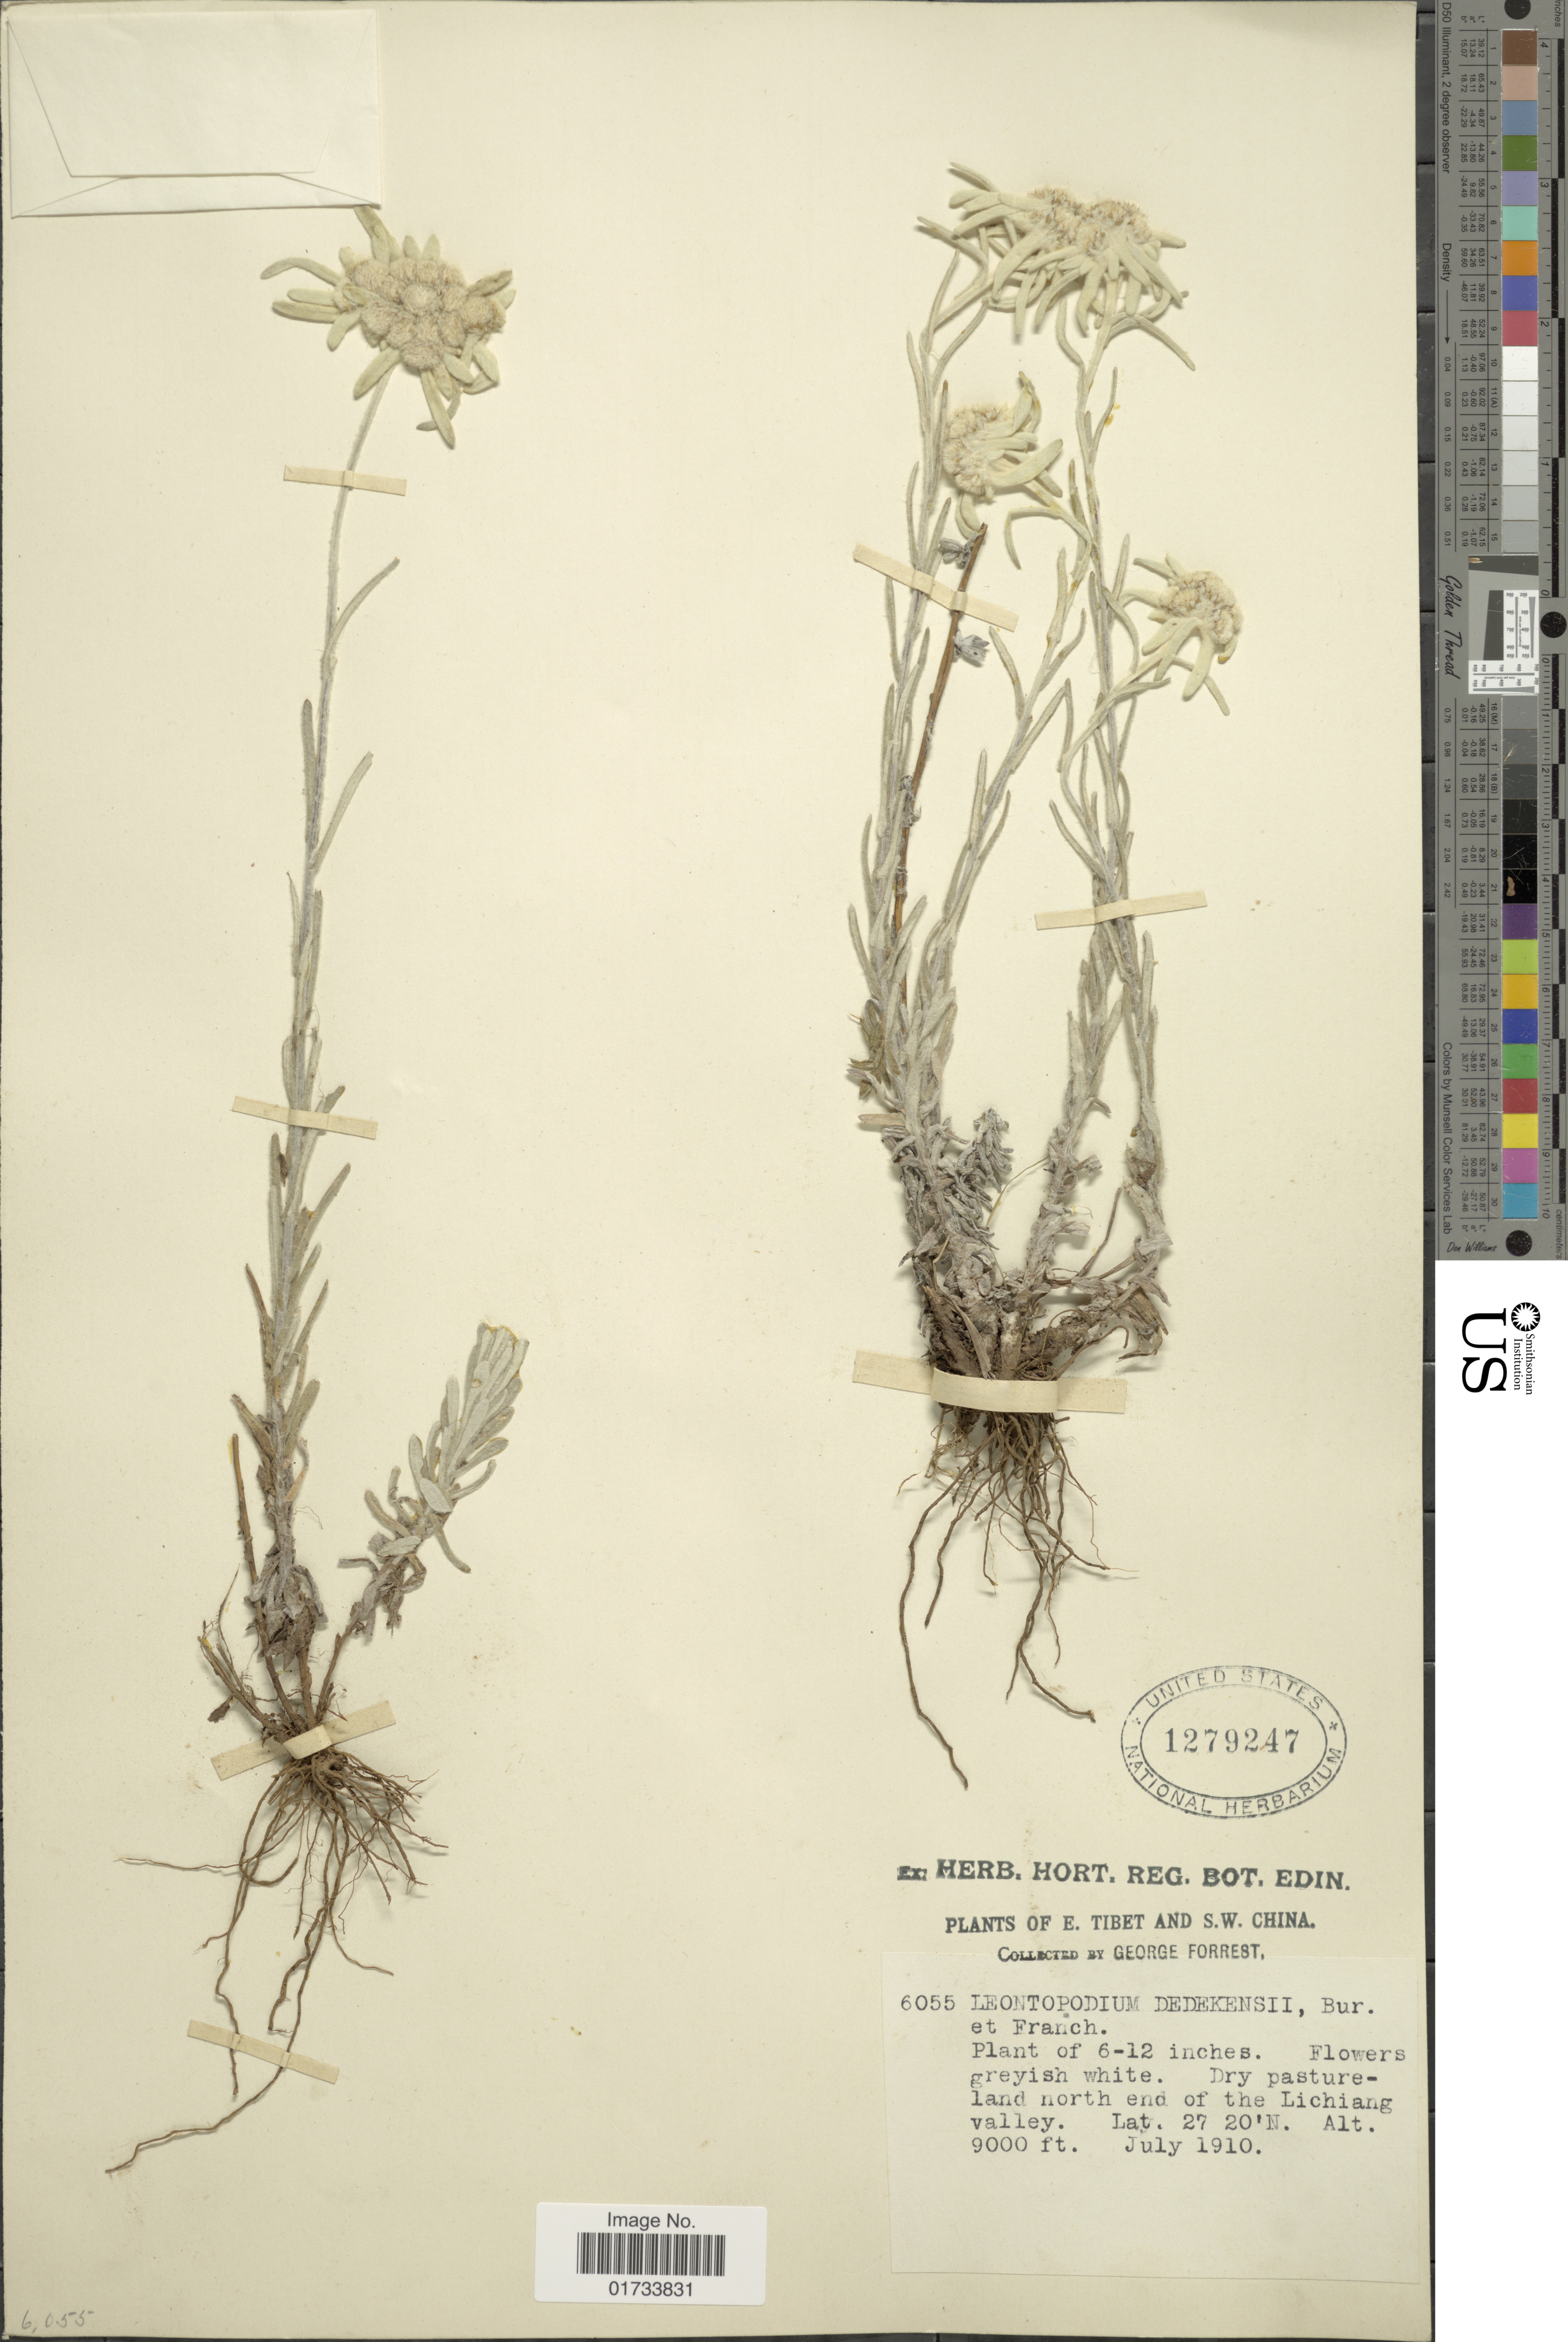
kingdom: Plantae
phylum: Tracheophyta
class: Magnoliopsida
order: Asterales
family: Asteraceae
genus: Leontopodium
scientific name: Leontopodium dedekensii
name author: (Bureau & Franch.) Beauverd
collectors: G. Forrest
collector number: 6055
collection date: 1910-07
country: China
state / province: Xizang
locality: E. Tibet and S.W. China, dry pasture-land north end of the Lichiang valley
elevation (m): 2743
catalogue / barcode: US 1279247